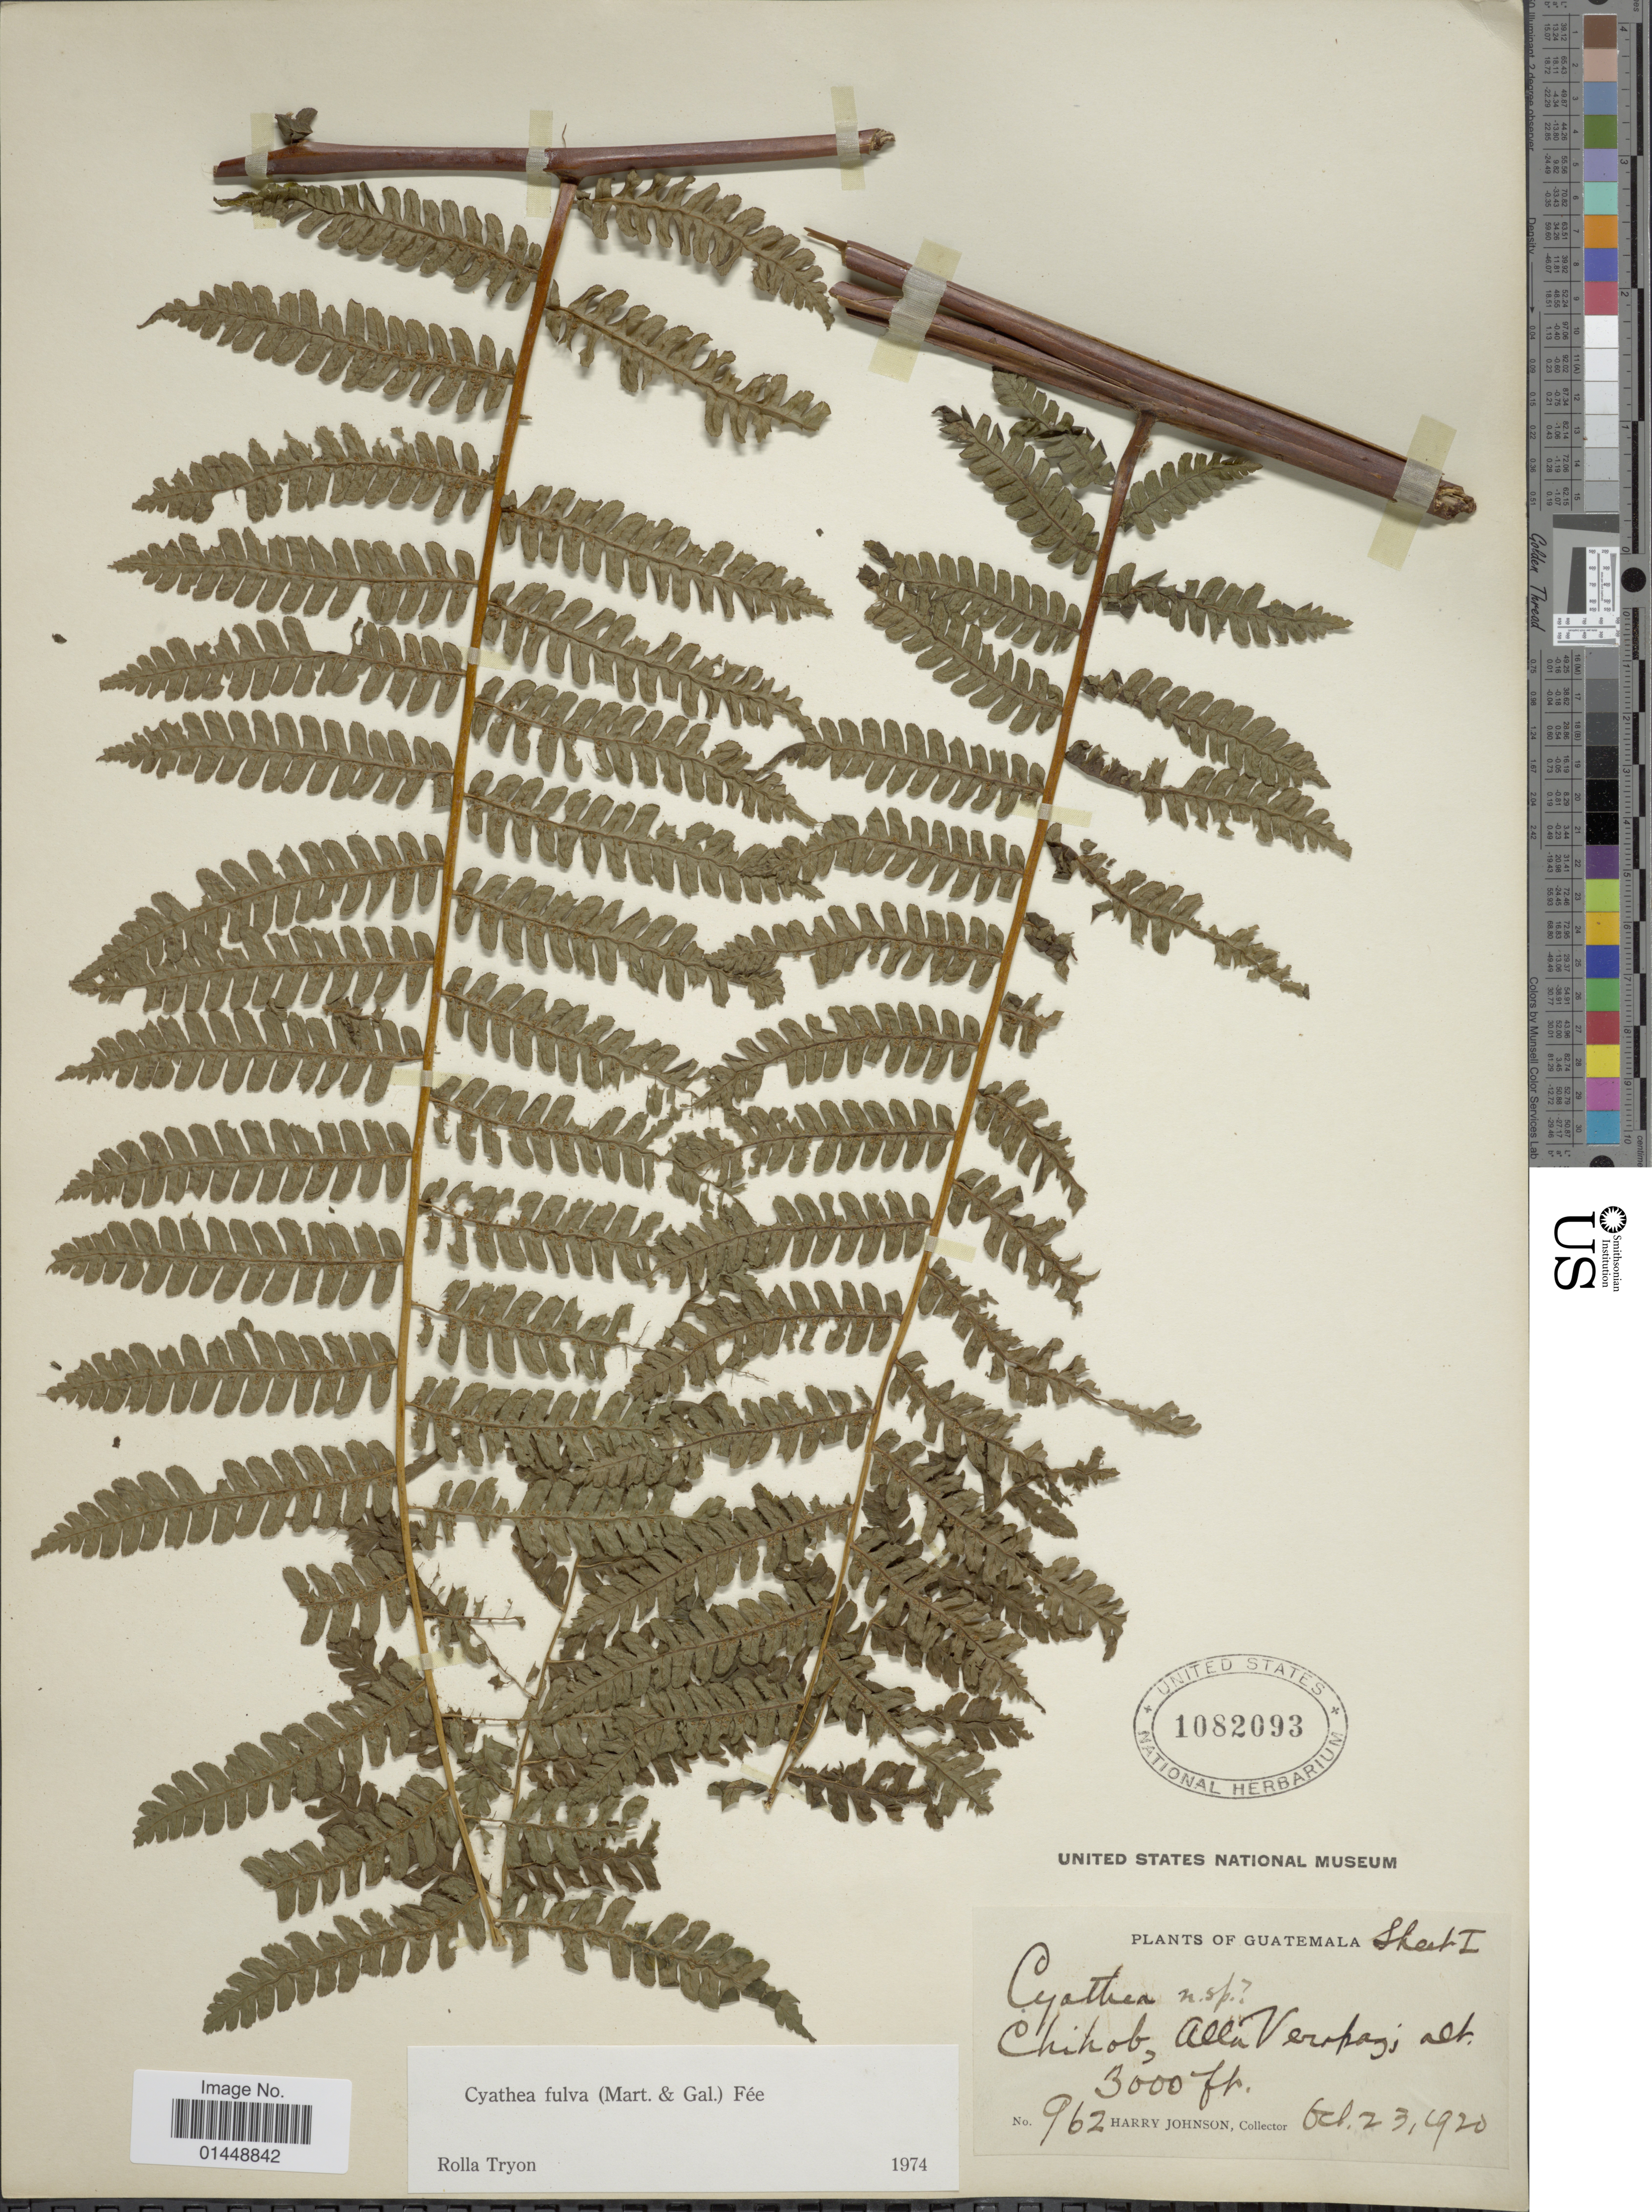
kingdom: Plantae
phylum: Tracheophyta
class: Polypodiopsida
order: Cyatheales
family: Cyatheaceae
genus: Cyathea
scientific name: Cyathea fulva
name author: (M. Martens & Galeotti) Fée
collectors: H. Johnson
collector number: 962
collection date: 1920-10-23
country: Guatemala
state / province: Alta Verapaz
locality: Chihob, Alta Verapaz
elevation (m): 914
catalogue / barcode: US 1082093